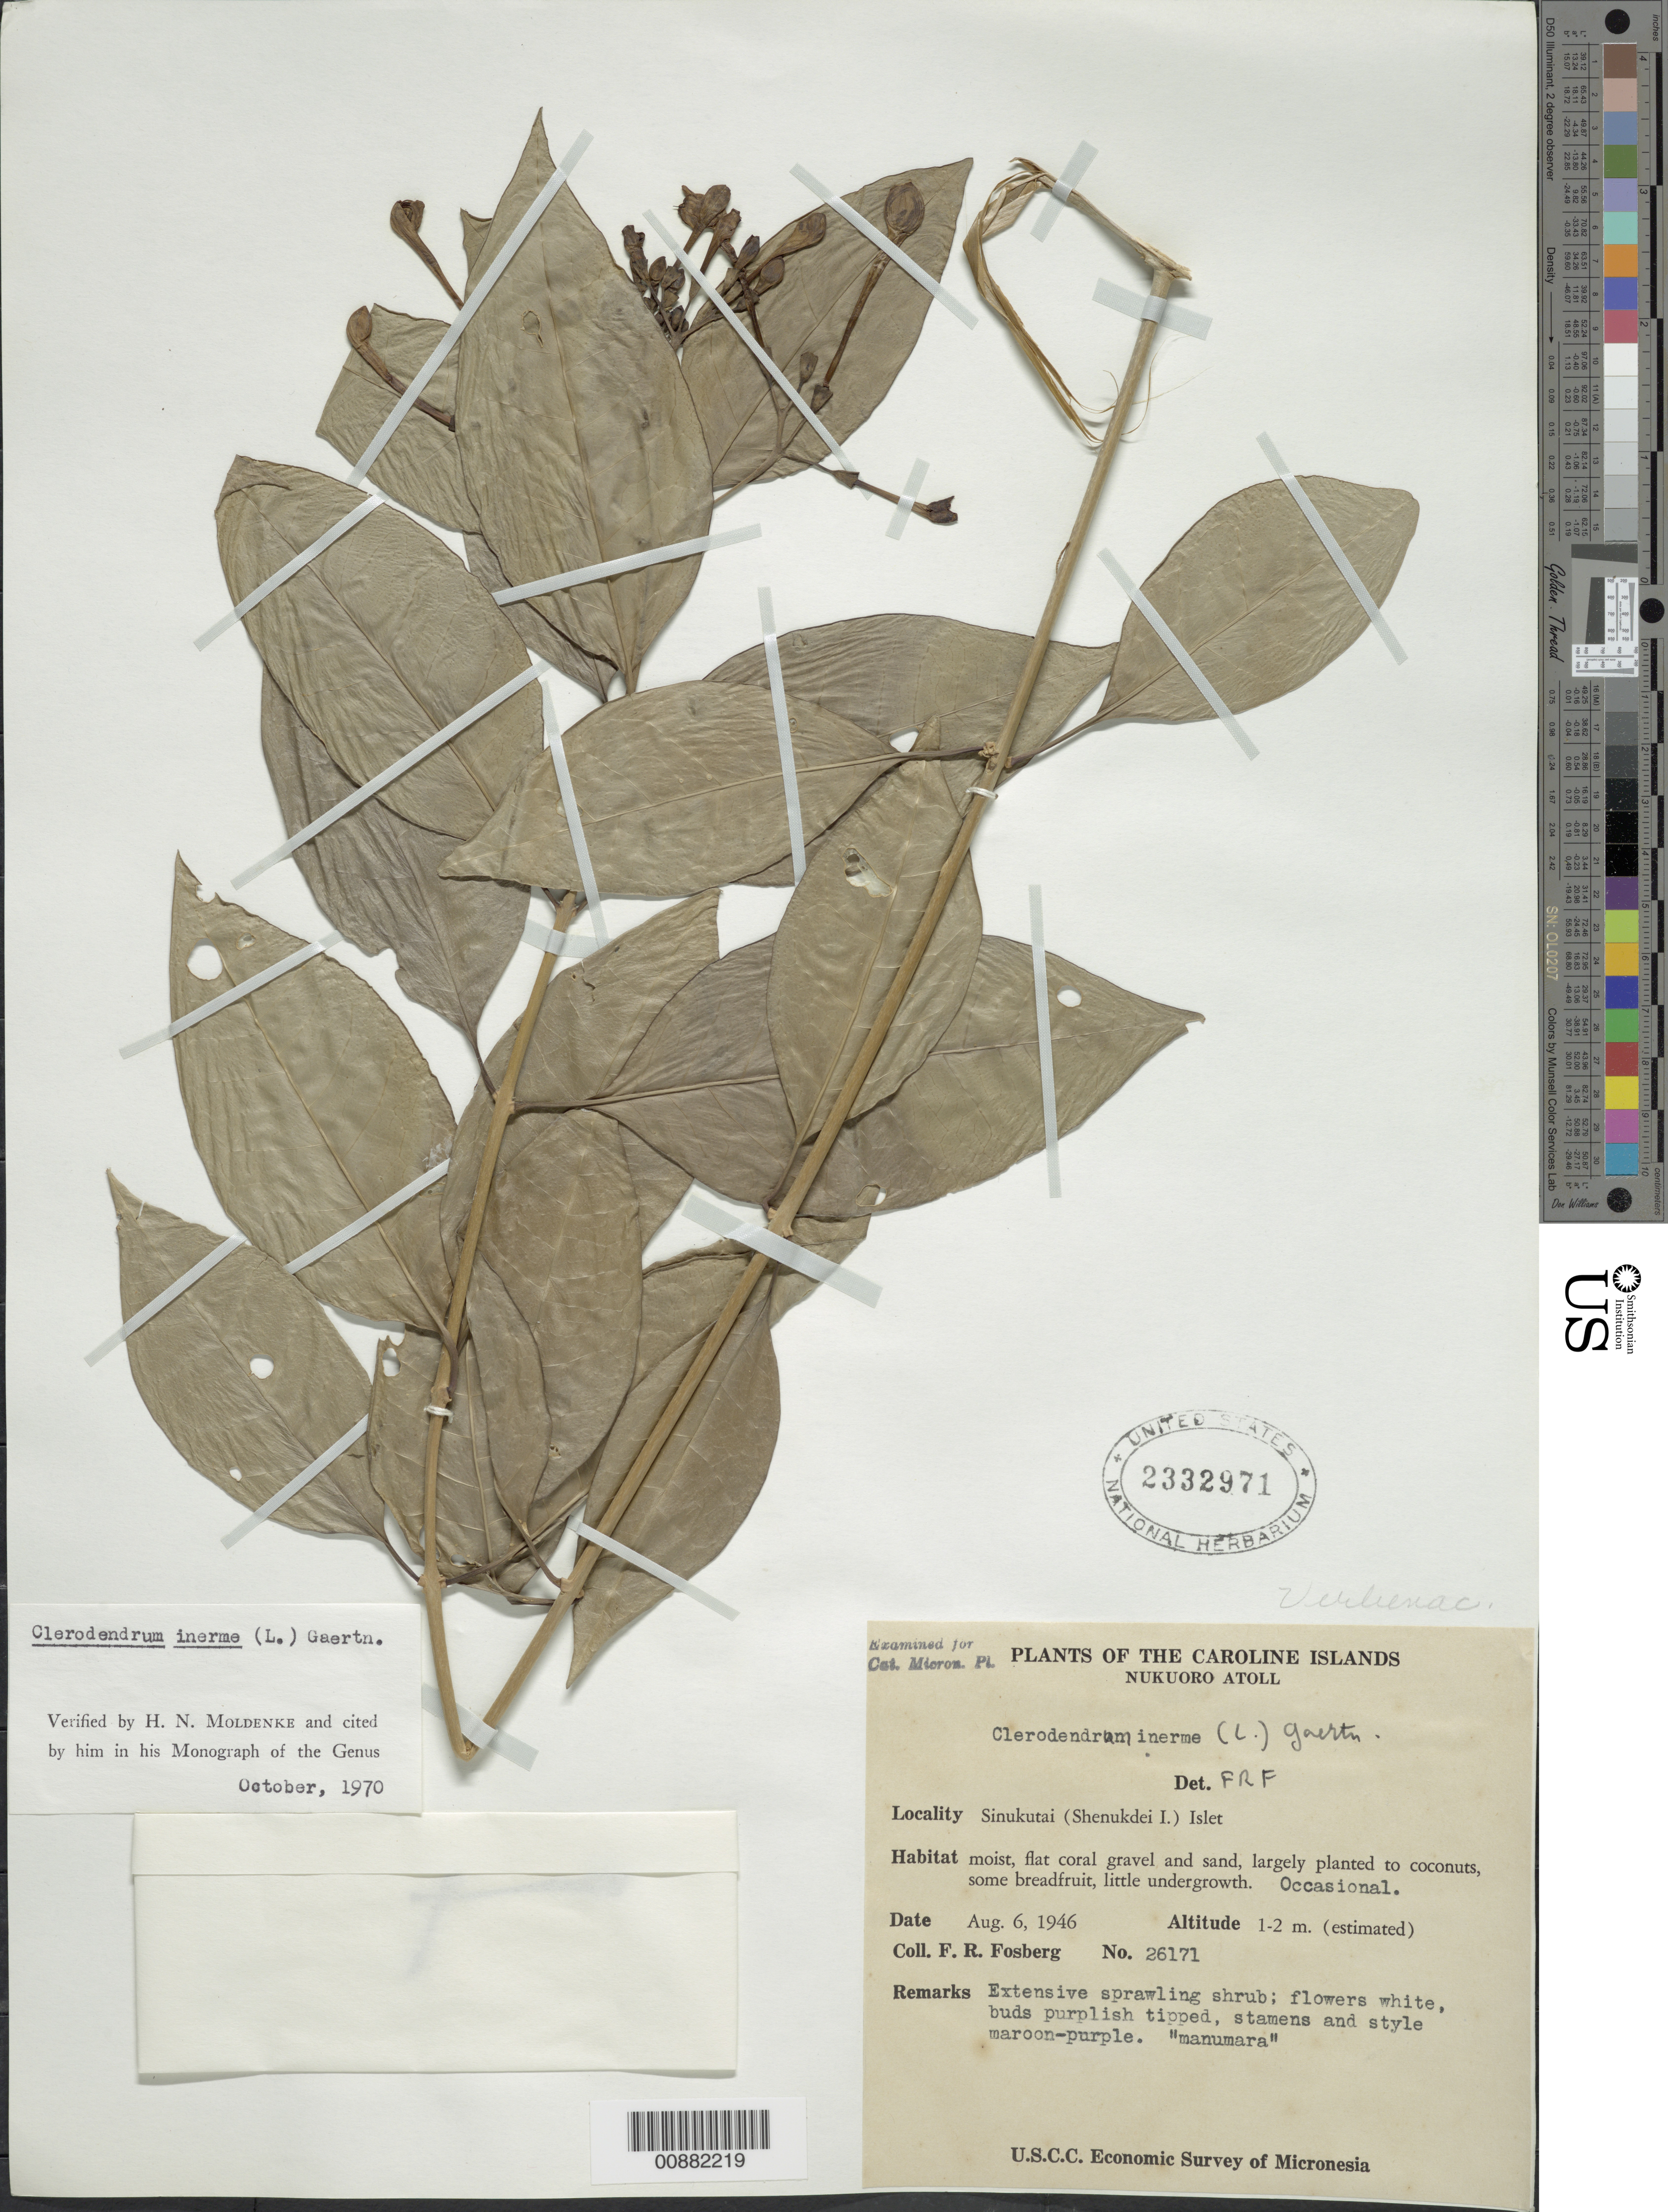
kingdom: Plantae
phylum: Tracheophyta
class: Magnoliopsida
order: Lamiales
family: Lamiaceae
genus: Clerodendrum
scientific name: Clerodendrum inerme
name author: (L.) Gaertn.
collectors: F. R. Fosberg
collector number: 26171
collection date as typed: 06 Aug 1946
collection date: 1946-08-06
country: Micronesia, Federated States of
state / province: Pohnpei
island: Nukuoro Atoll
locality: Sinukutai (Shenukdei) Islet.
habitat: moist flat coral gravel and sand, larely planted to coconuts, some breadfruit, little undergrowth.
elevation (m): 1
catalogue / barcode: US 2332971